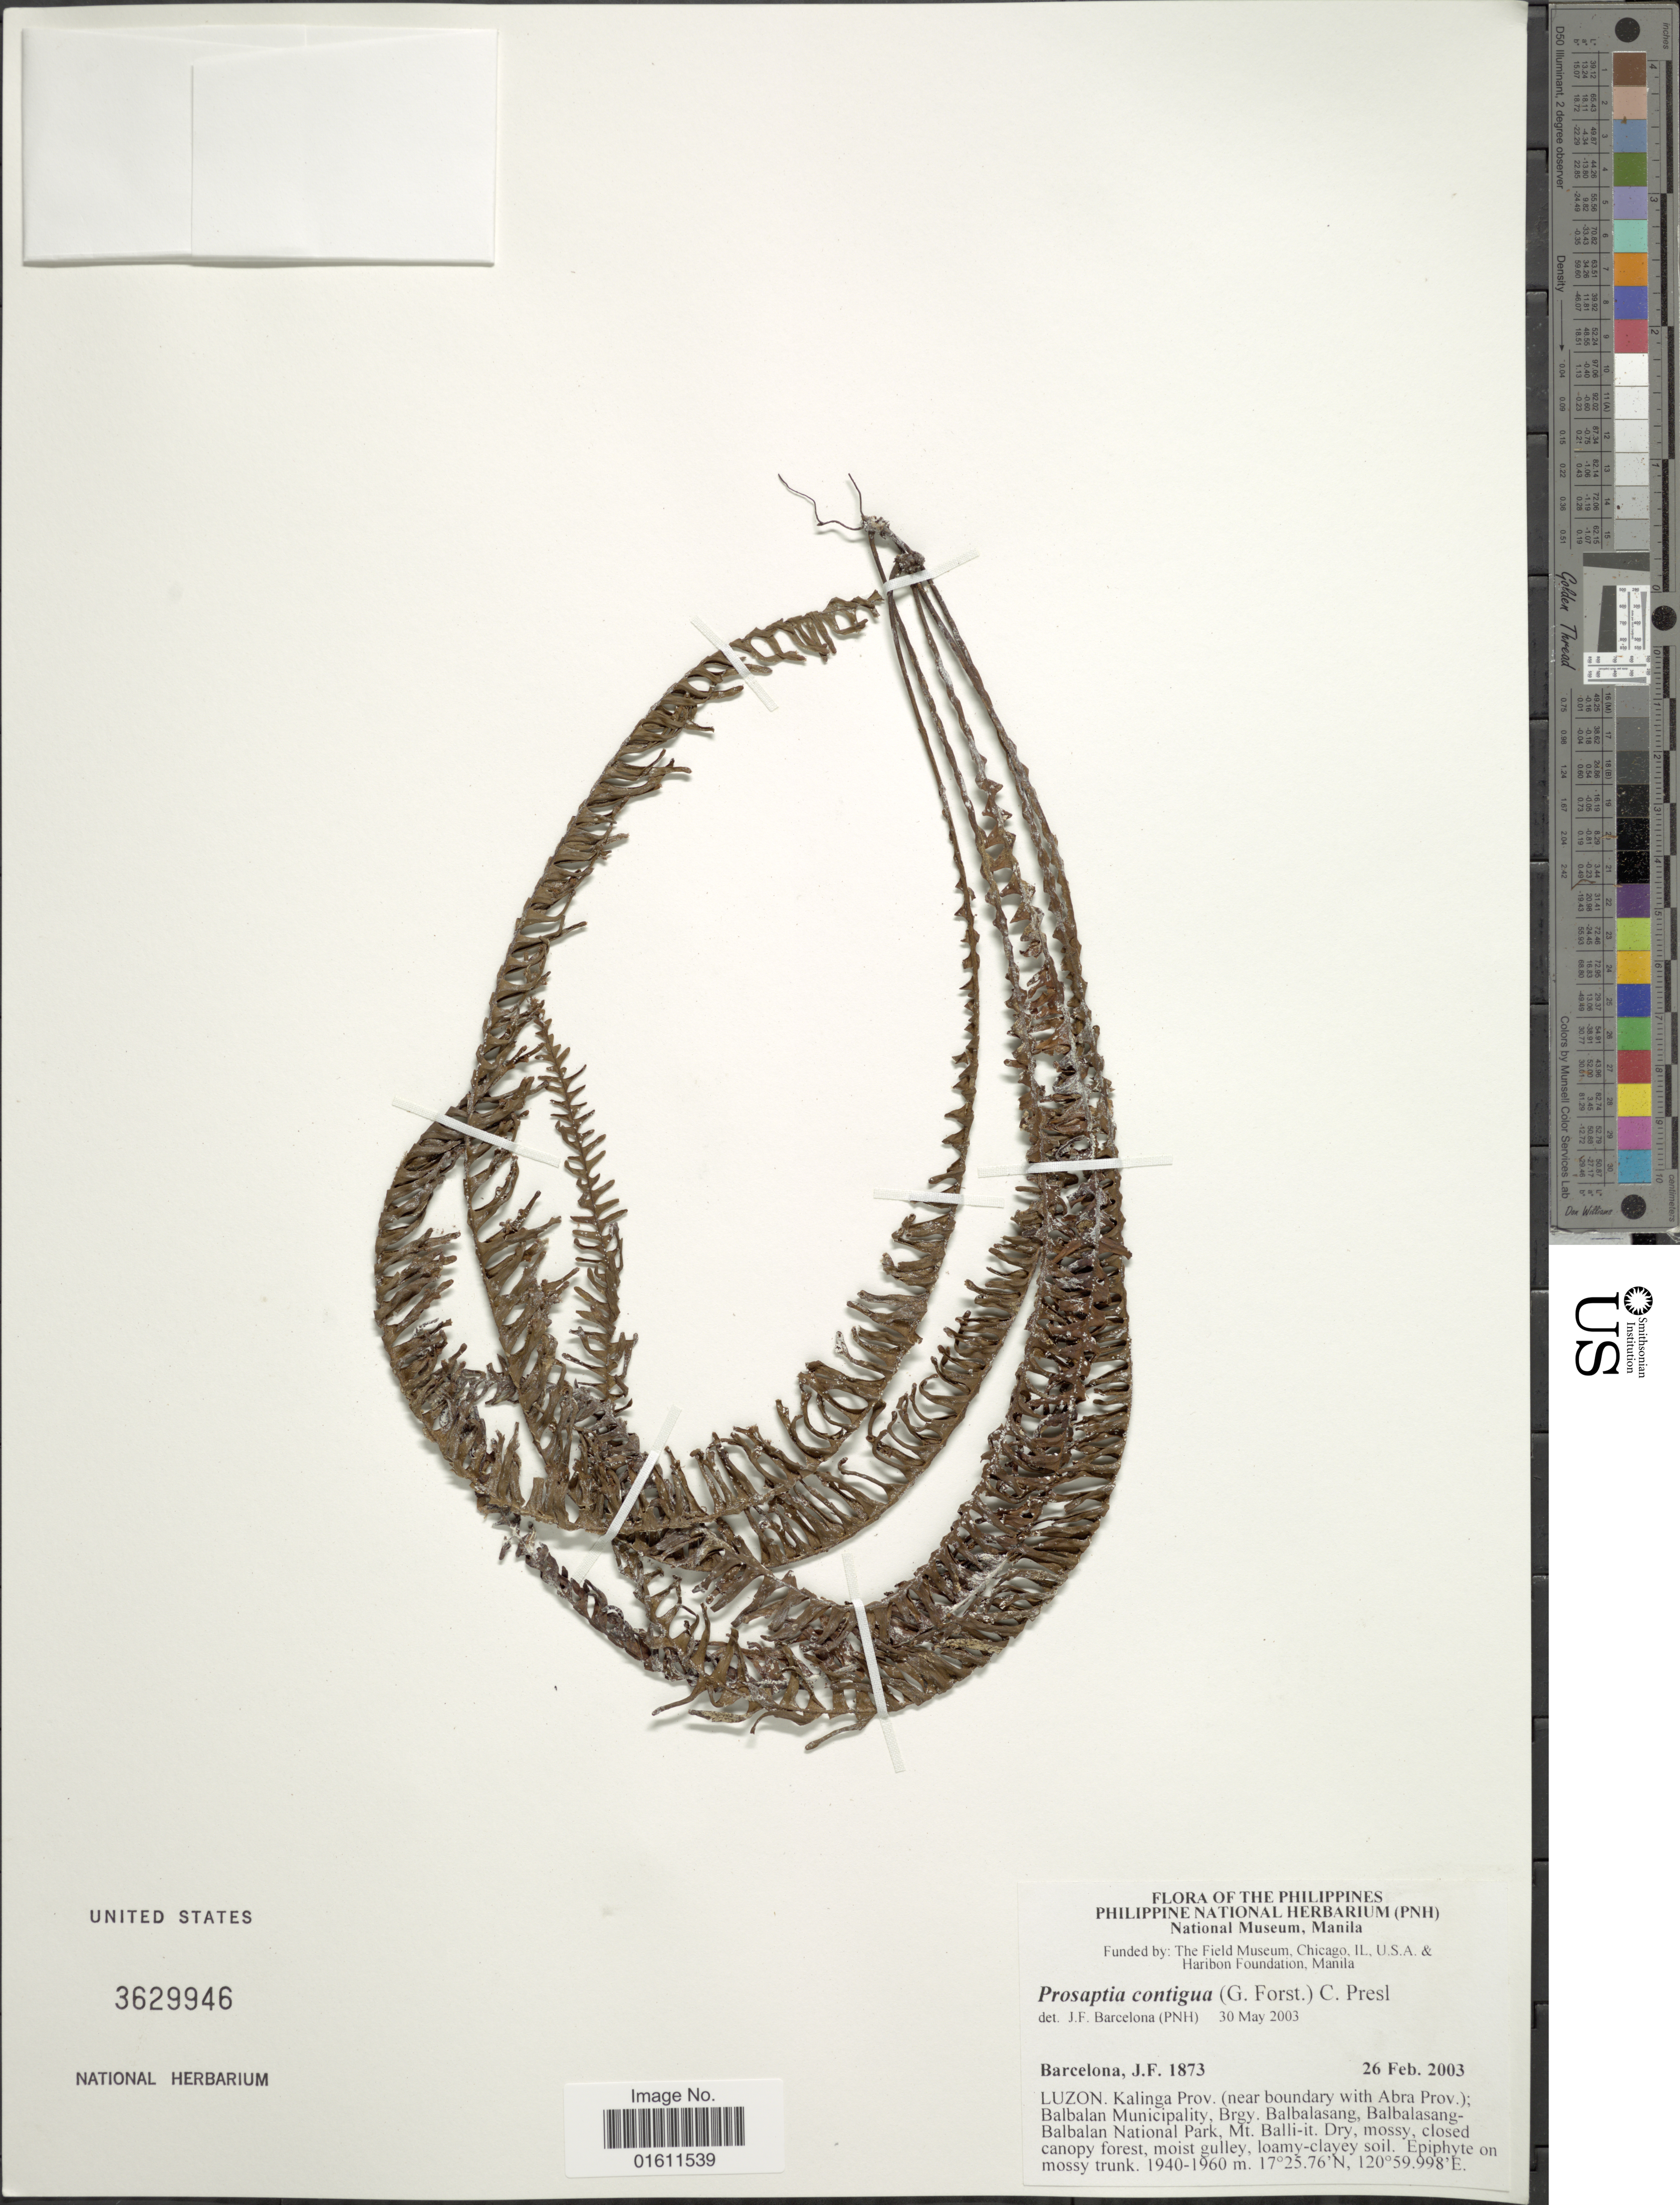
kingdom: Plantae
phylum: Tracheophyta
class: Polypodiopsida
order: Polypodiales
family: Polypodiaceae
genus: Prosaptia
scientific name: Prosaptia contigua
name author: (G. Forst.) Presl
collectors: J. F. Barcelona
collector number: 1873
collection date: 2003-02-26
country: Philippines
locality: Luzon, Kalingo Provi. (near boundary with Abra Prov. ); Balban Municipality, Brgy. Balbalasang, Balbalan National Park, Mt. Balli-it.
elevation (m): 1940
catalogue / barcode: US 3629946